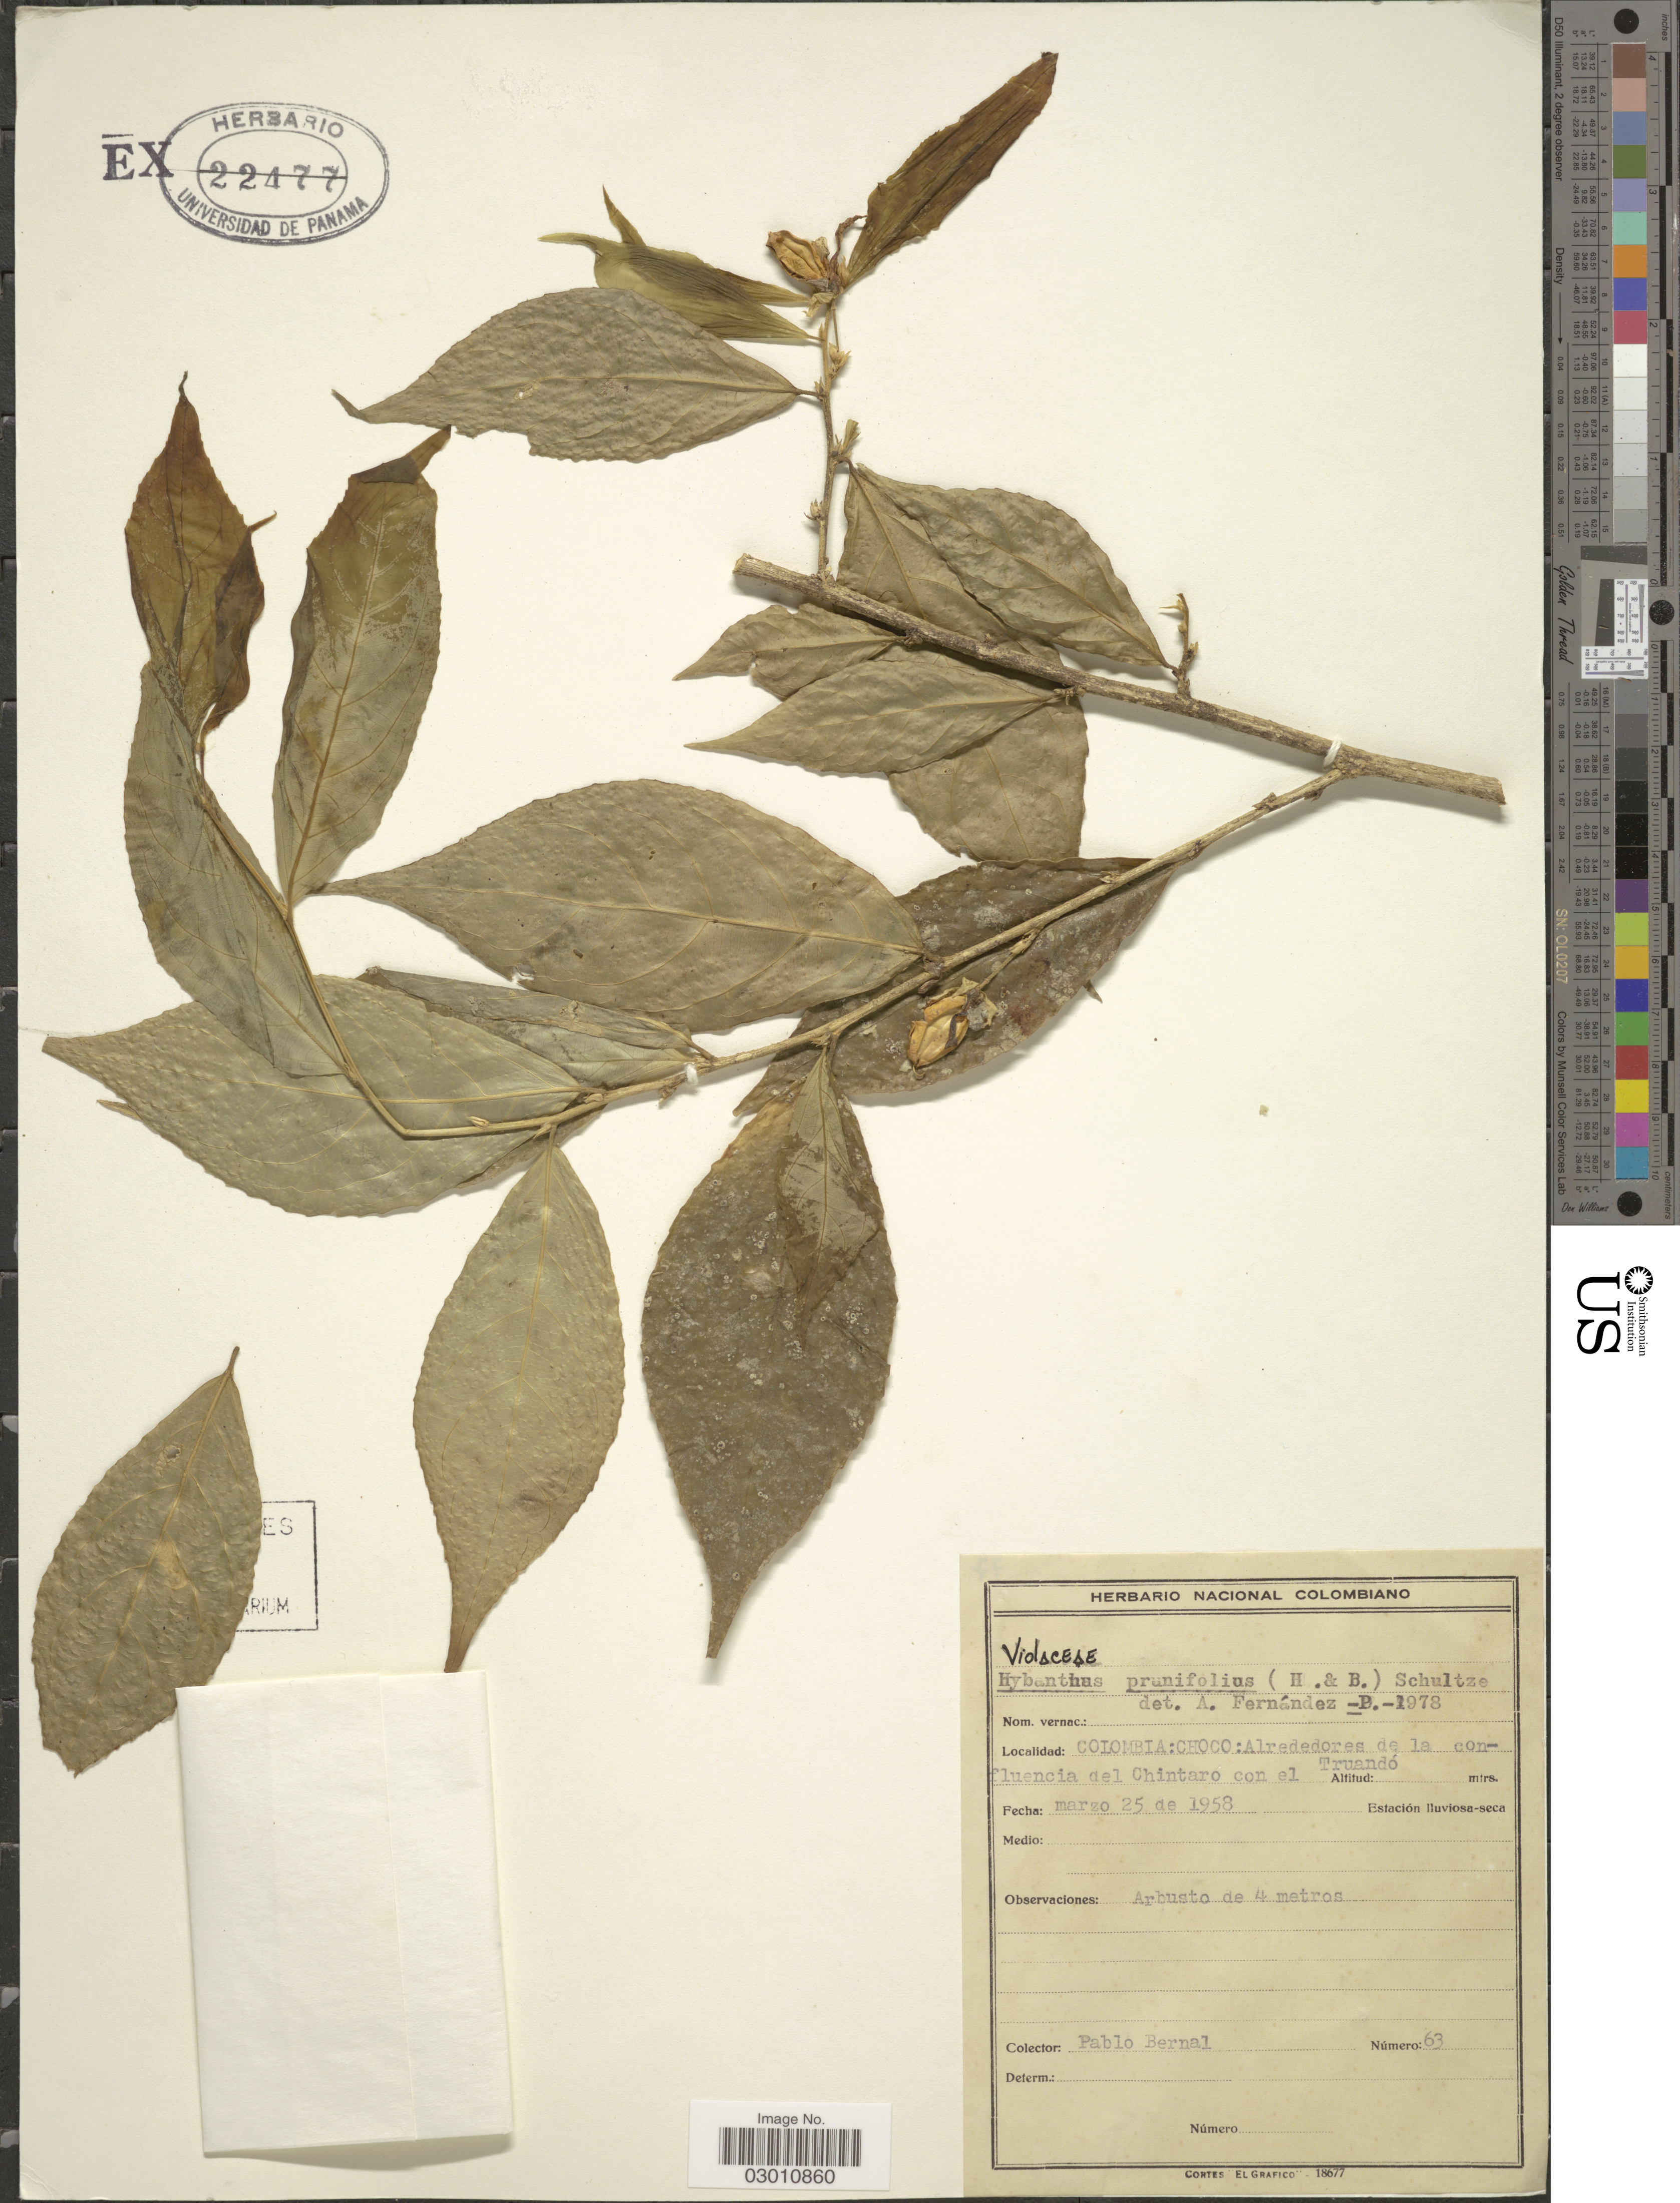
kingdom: Plantae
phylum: Tracheophyta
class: Magnoliopsida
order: Malpighiales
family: Violaceae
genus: Pombalia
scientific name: Pombalia prunifolia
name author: (Humb. & Bonpl. ex Willd.) Paula-Souza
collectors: P. Bernal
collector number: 63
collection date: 1958-03-25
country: Colombia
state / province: Chocó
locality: Alrededores de la confluencia del Chintaro con el Truandó.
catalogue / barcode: US 22477